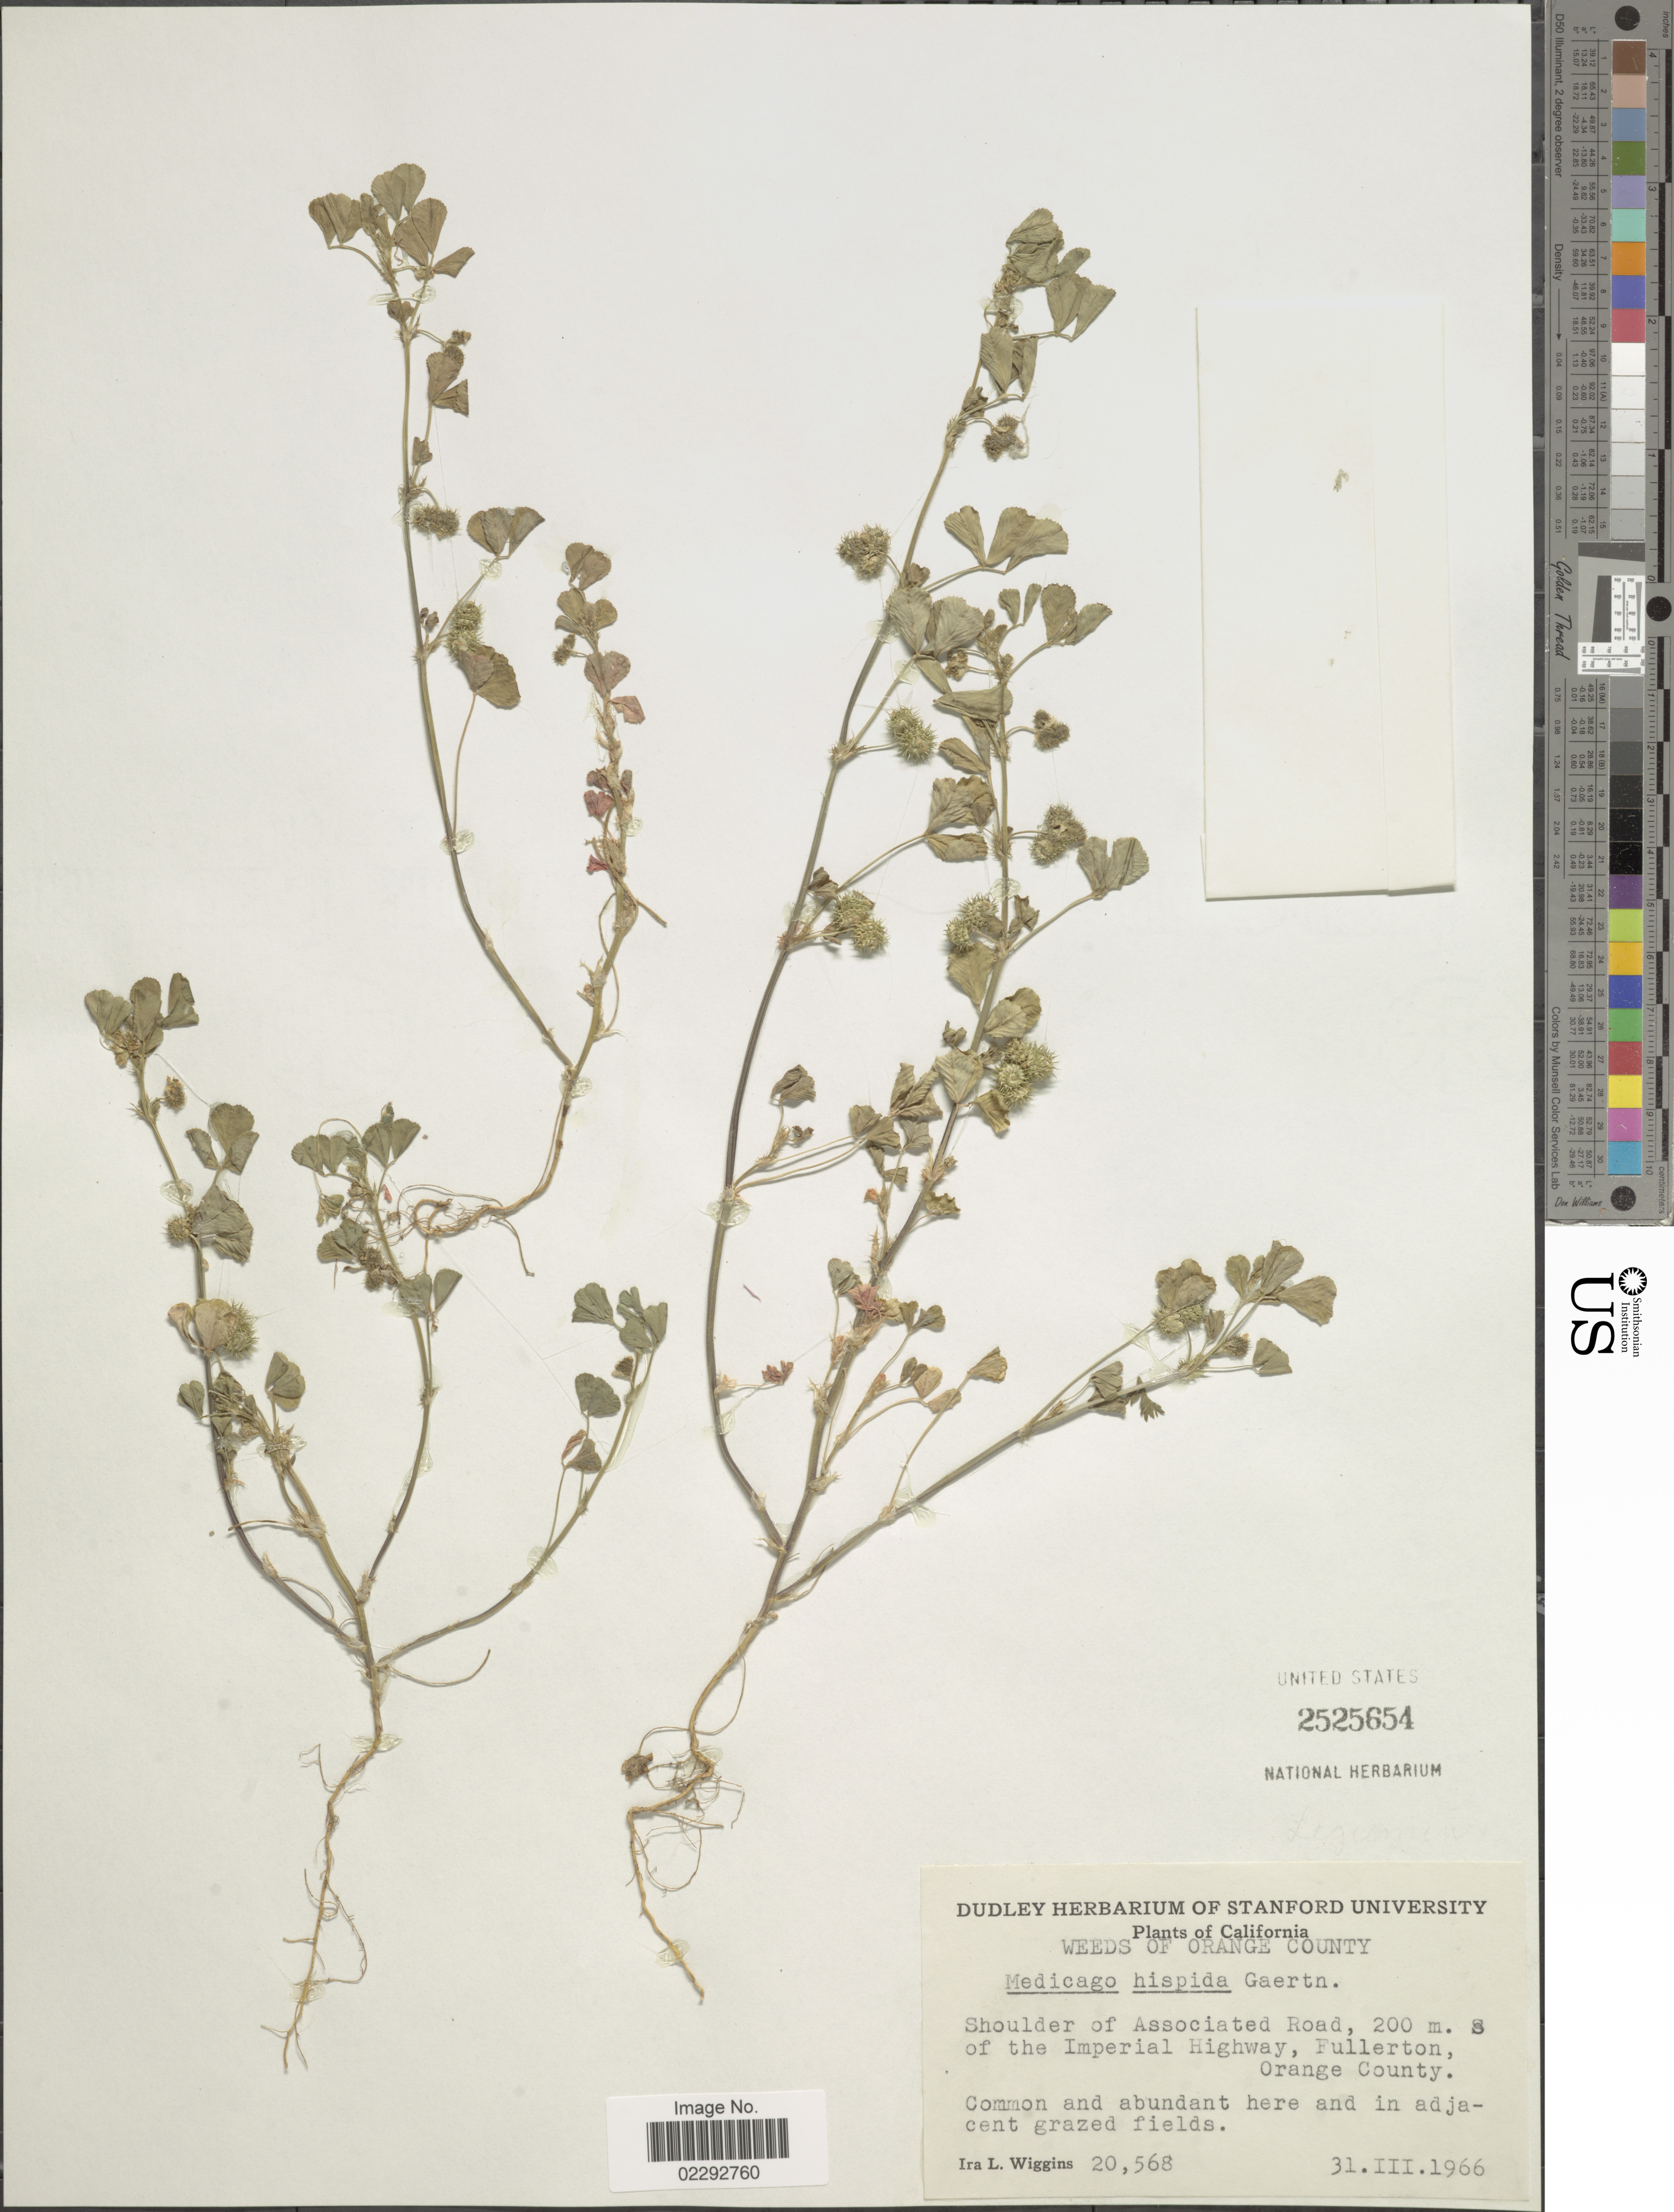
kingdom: Plantae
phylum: Tracheophyta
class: Magnoliopsida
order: Fabales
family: Fabaceae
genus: Medicago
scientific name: Medicago hispida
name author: Gaertn.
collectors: I. L. Wiggins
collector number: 20568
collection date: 1966-03-31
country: United States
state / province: California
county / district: Orange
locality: Orange County. Shoulder of Associated Road, 200 m. S. of the Imperial Highway, Fullerton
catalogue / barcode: US 2525654